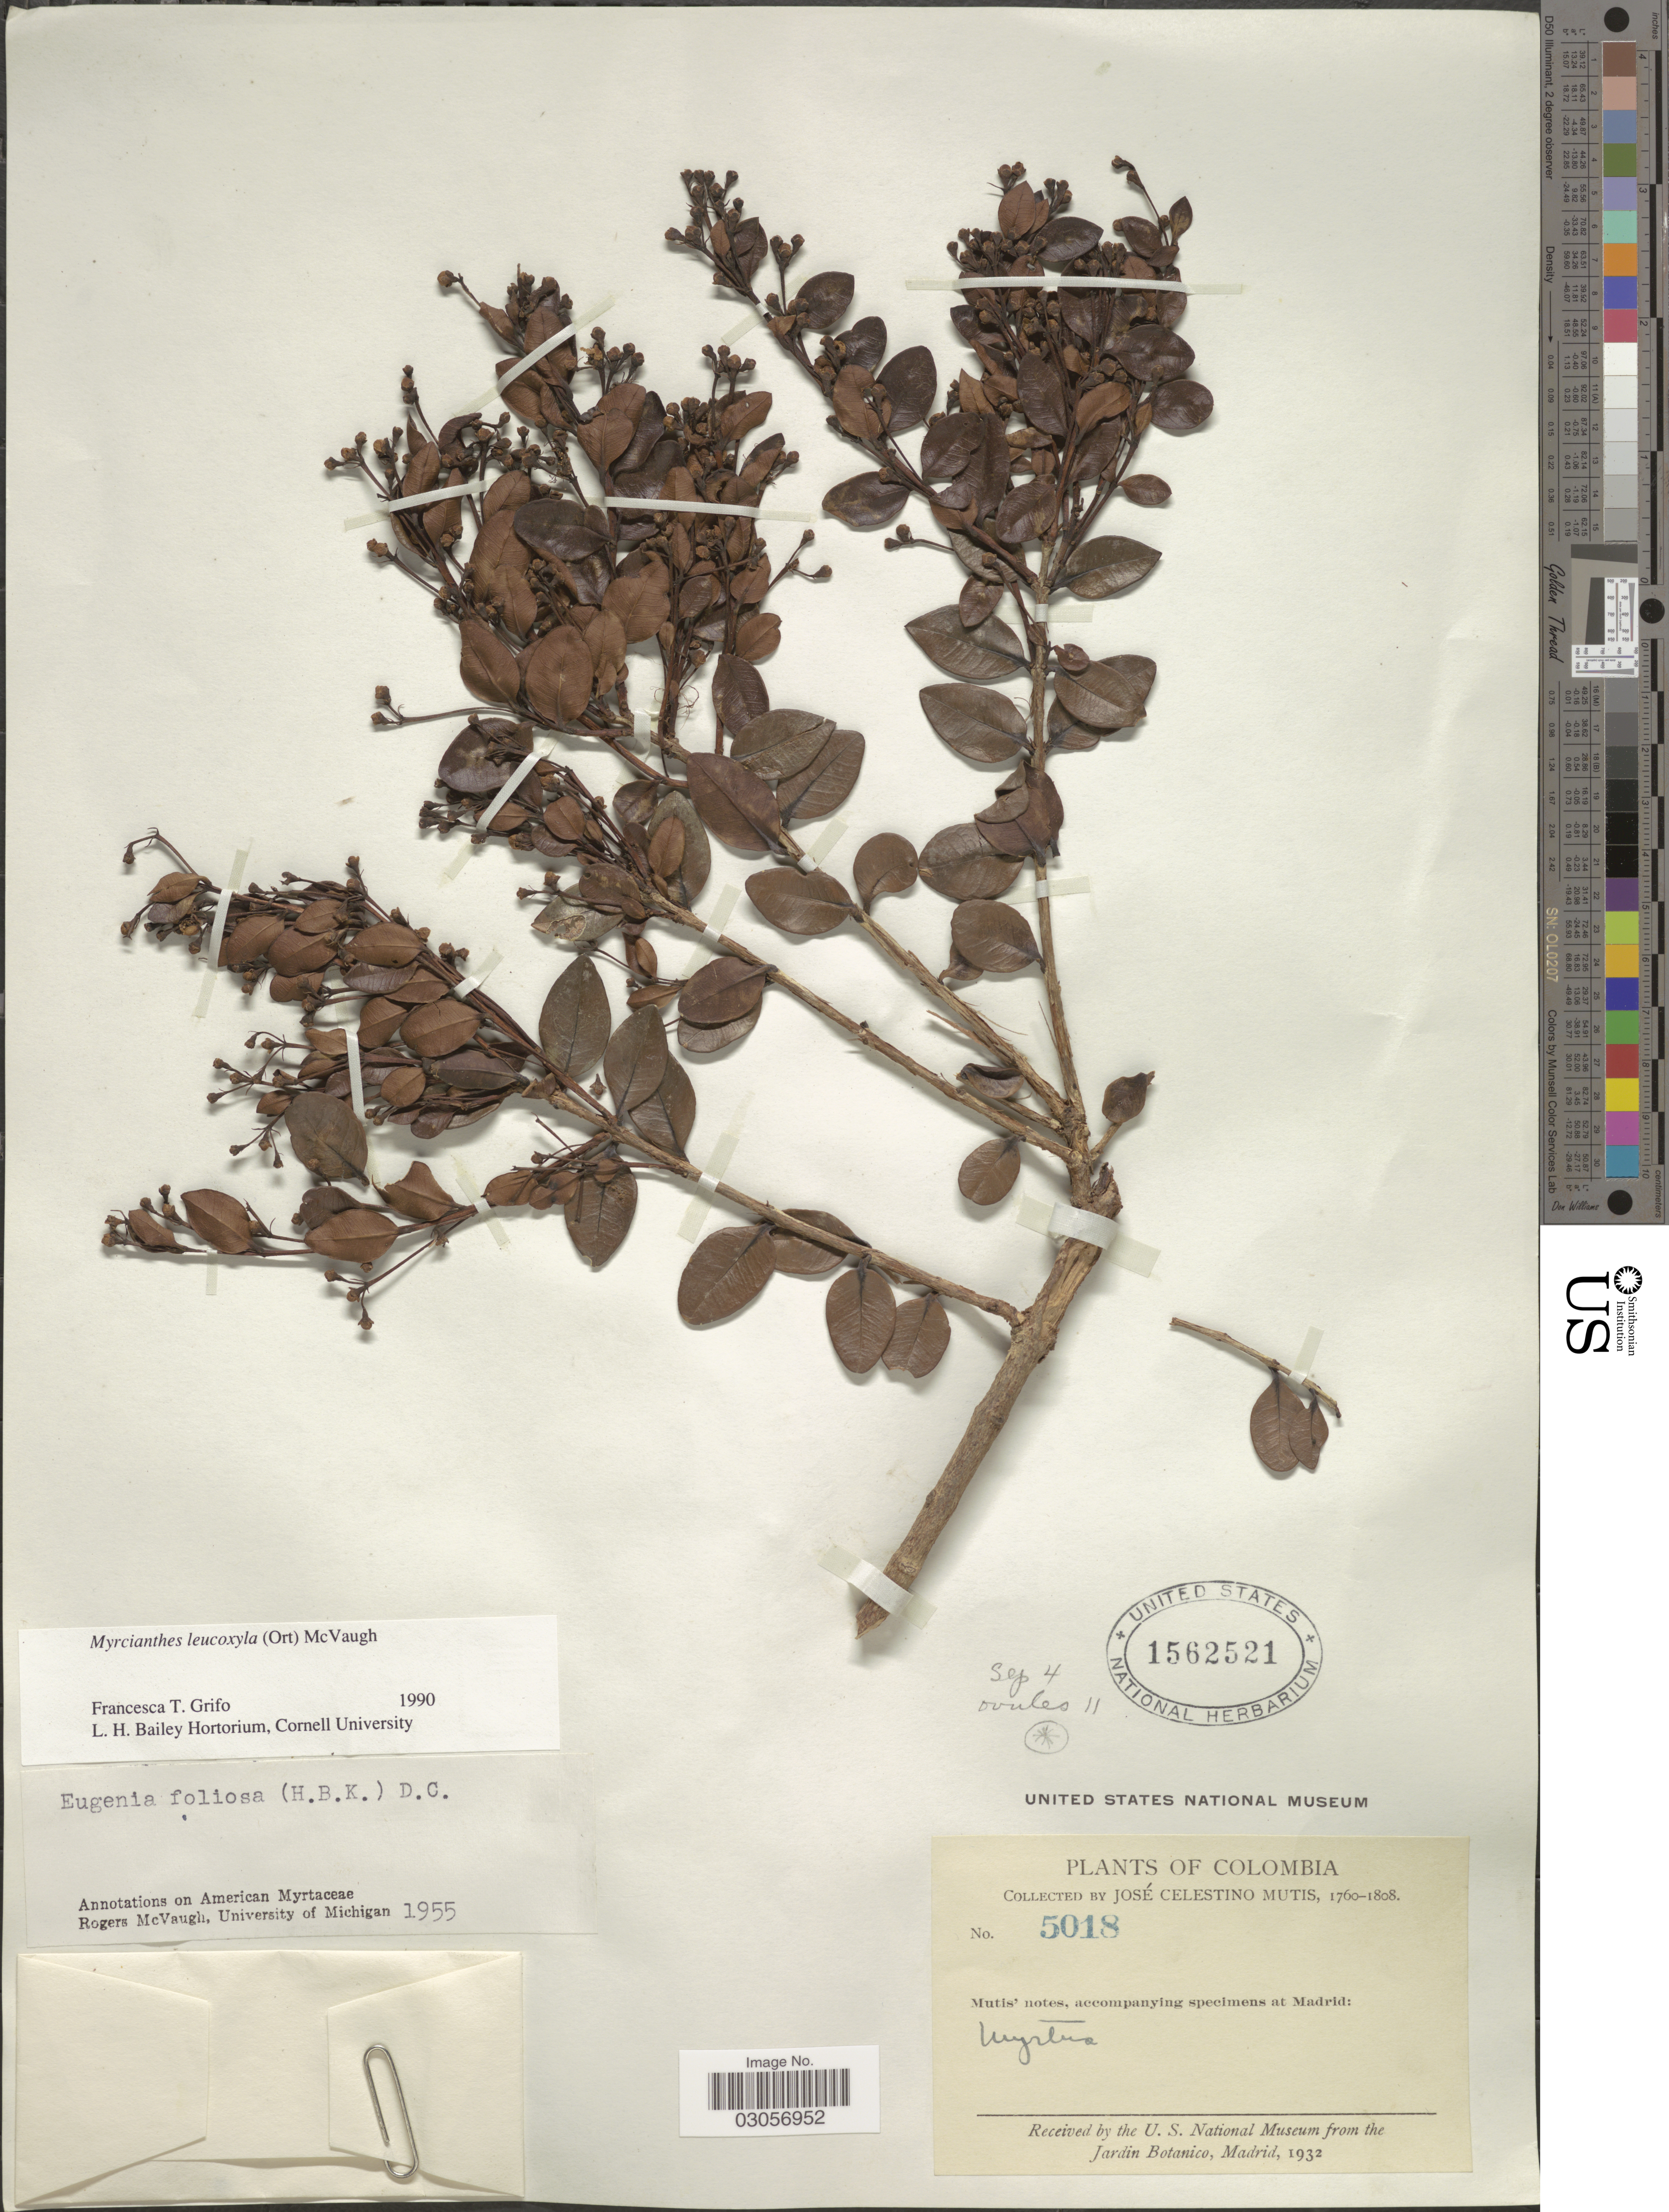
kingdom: Plantae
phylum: Tracheophyta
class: Magnoliopsida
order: Myrtales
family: Myrtaceae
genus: Myrcianthes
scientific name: Myrcianthes leucoxyla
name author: (Ortega) McVaugh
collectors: J. C. B. Mutis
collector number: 5018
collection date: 1760/1808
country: Colombia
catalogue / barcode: US 1562521